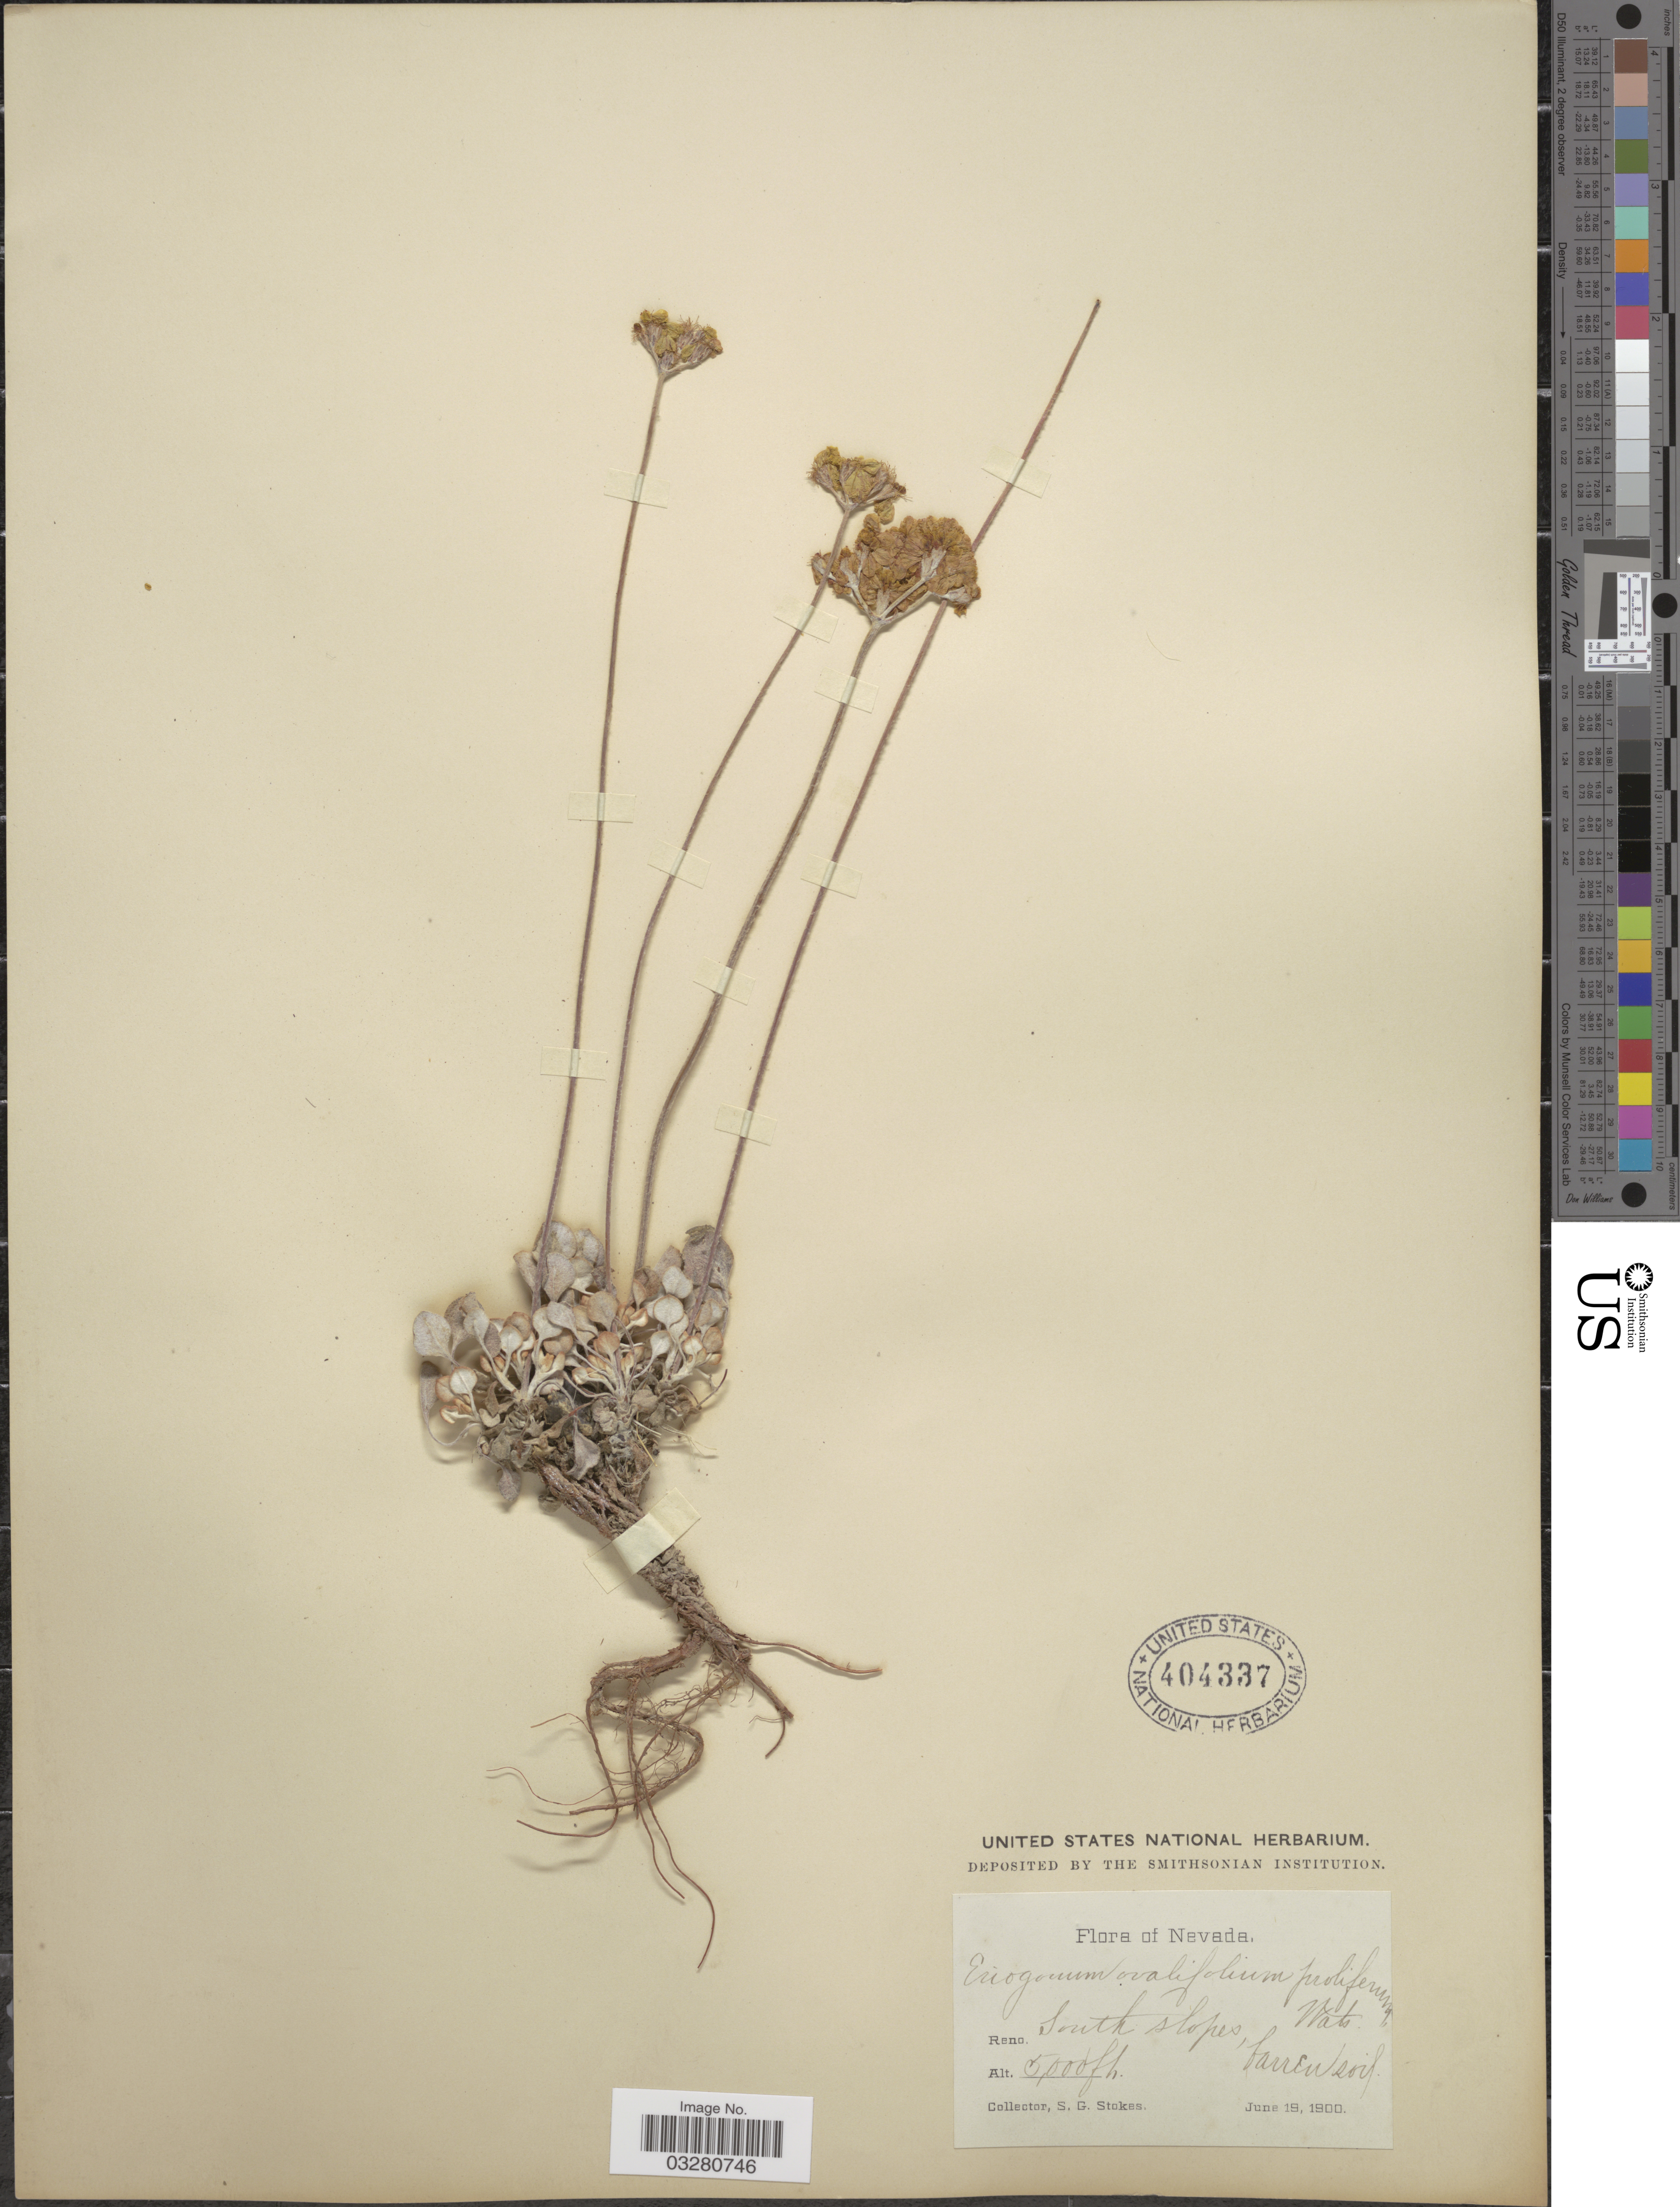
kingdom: Plantae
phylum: Tracheophyta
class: Magnoliopsida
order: Caryophyllales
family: Polygonaceae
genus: Eriogonum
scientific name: Eriogonum strictum subsp. anserinum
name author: (Greene) Munz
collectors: S. G. Stokes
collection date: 1900-06-19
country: United States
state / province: Nevada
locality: Reno. South slopes.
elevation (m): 1524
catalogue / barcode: US 404337